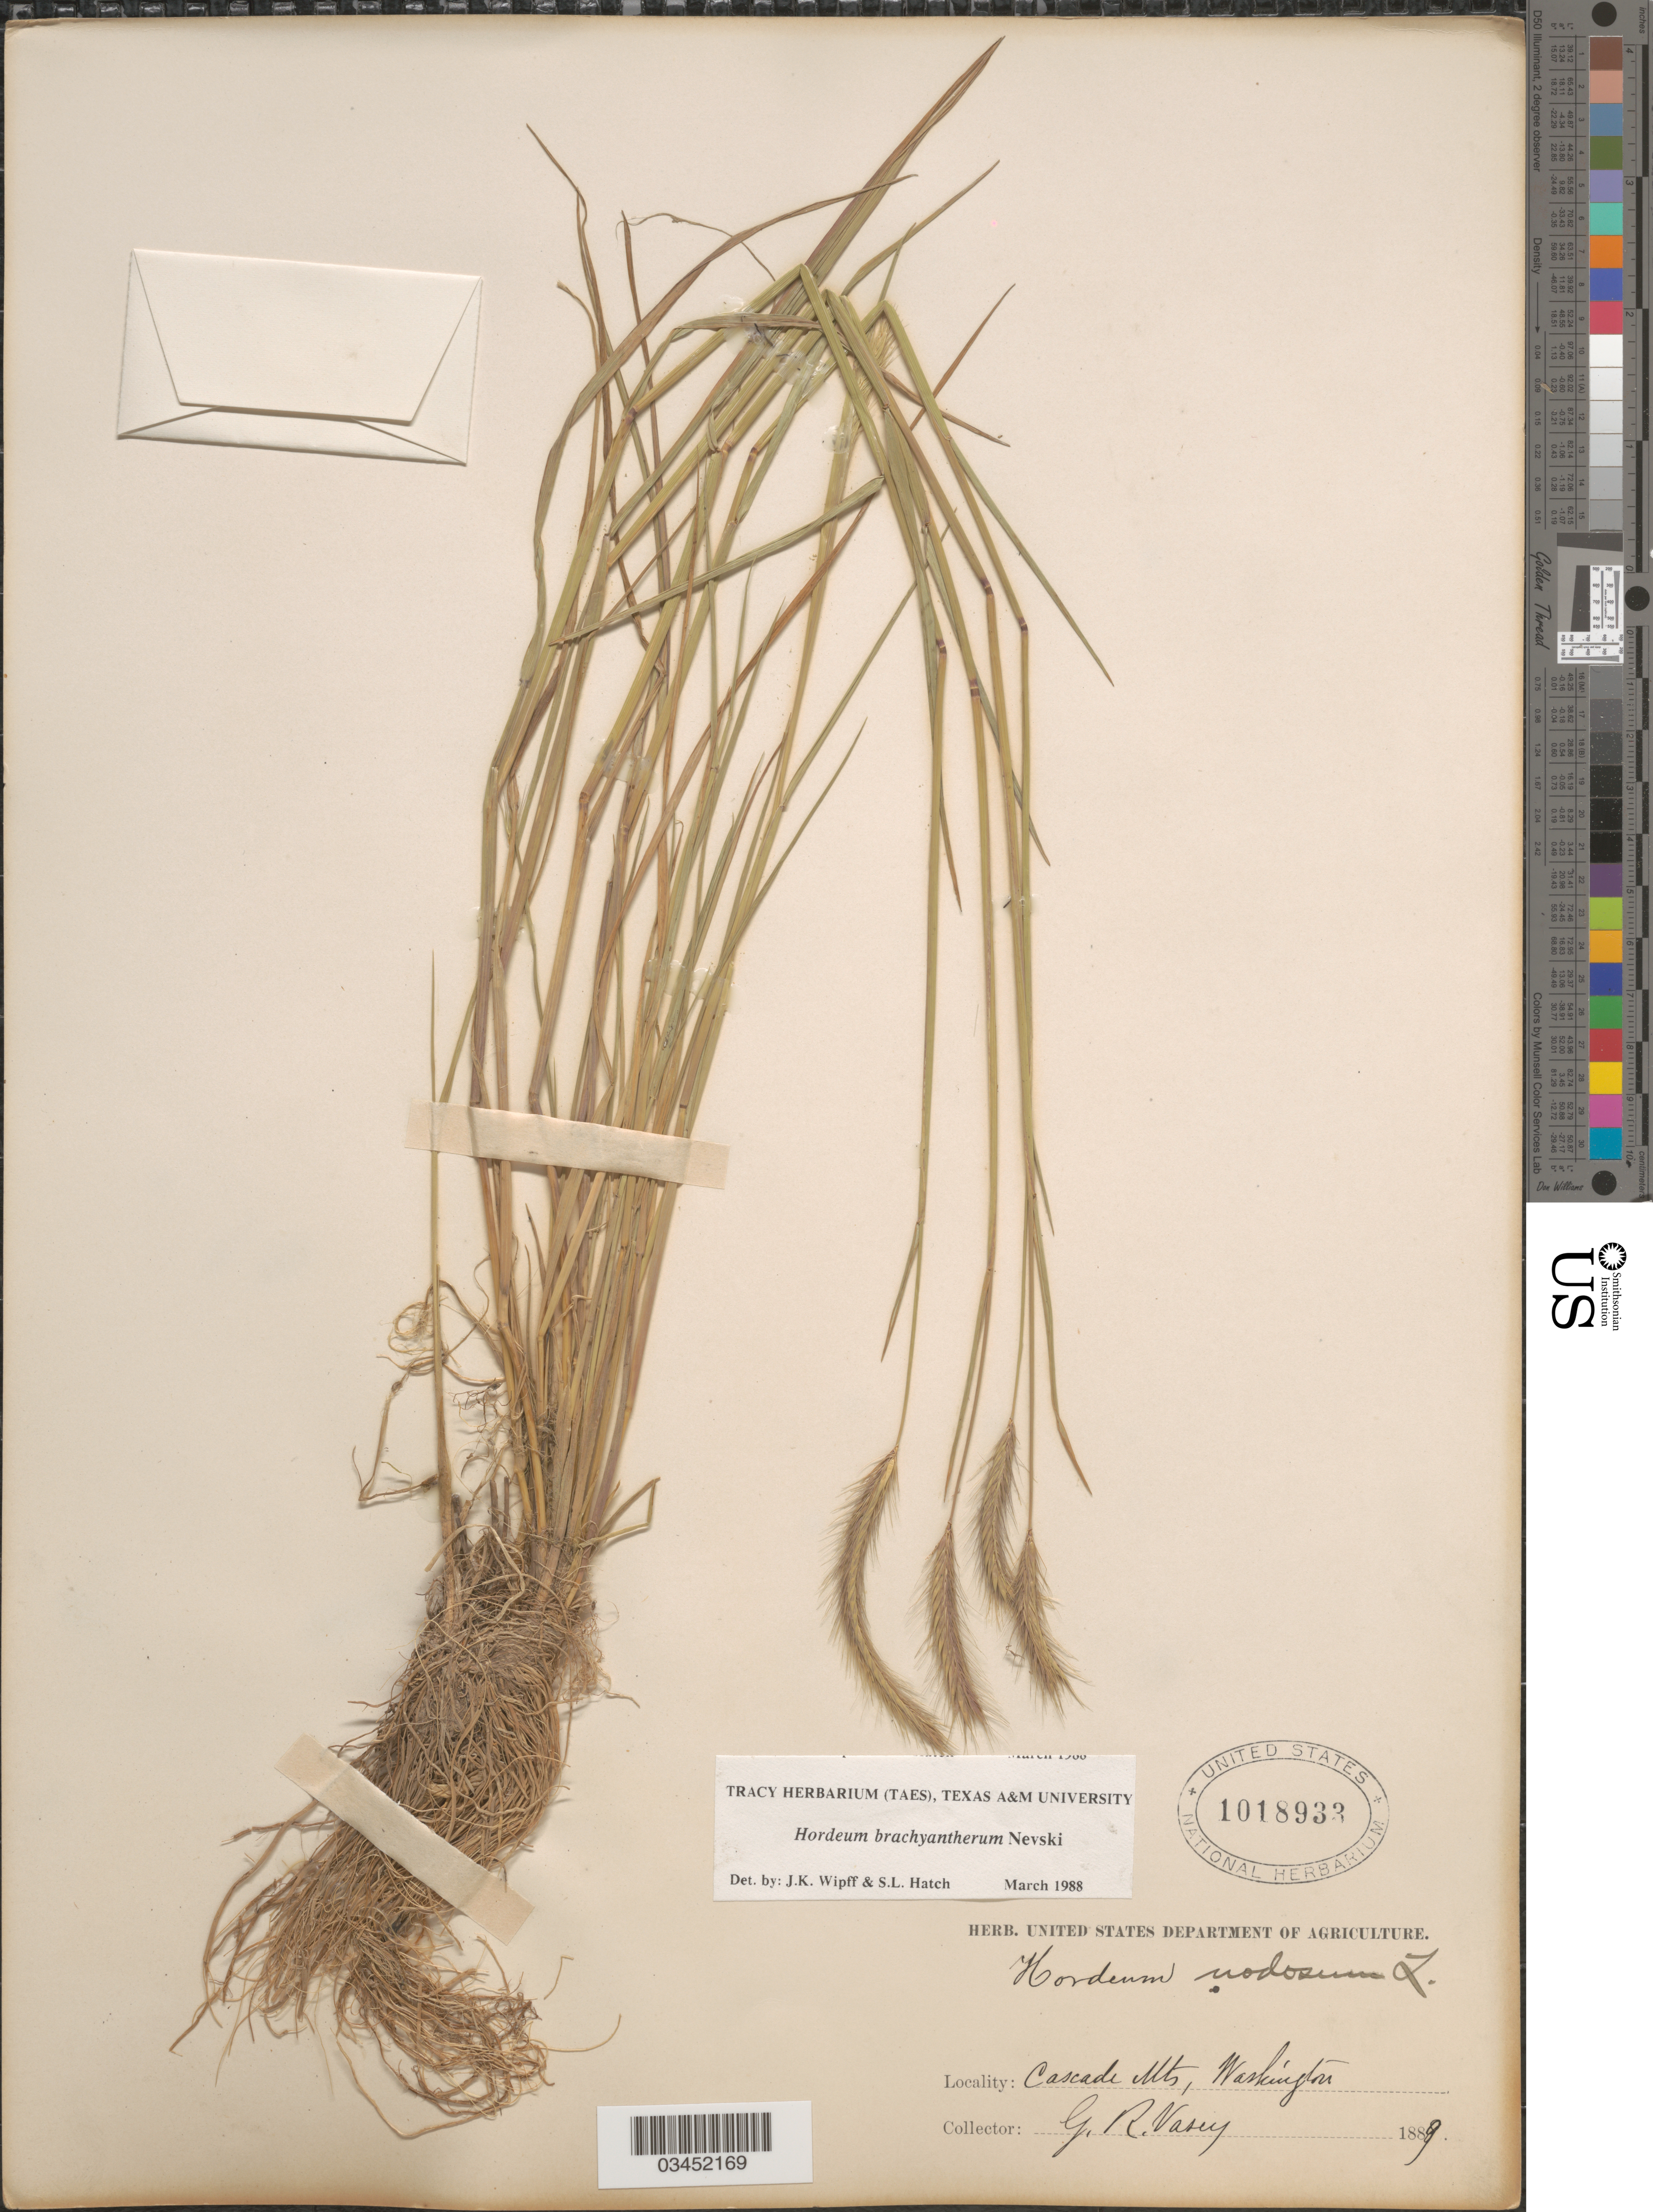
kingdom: Plantae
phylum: Tracheophyta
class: Liliopsida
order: Poales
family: Poaceae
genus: Hordeum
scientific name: Hordeum brachyantherum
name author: Nevski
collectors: G. R. Vasey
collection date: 1889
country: United States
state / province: Washington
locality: Cascade Mts.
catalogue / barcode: US 1018933